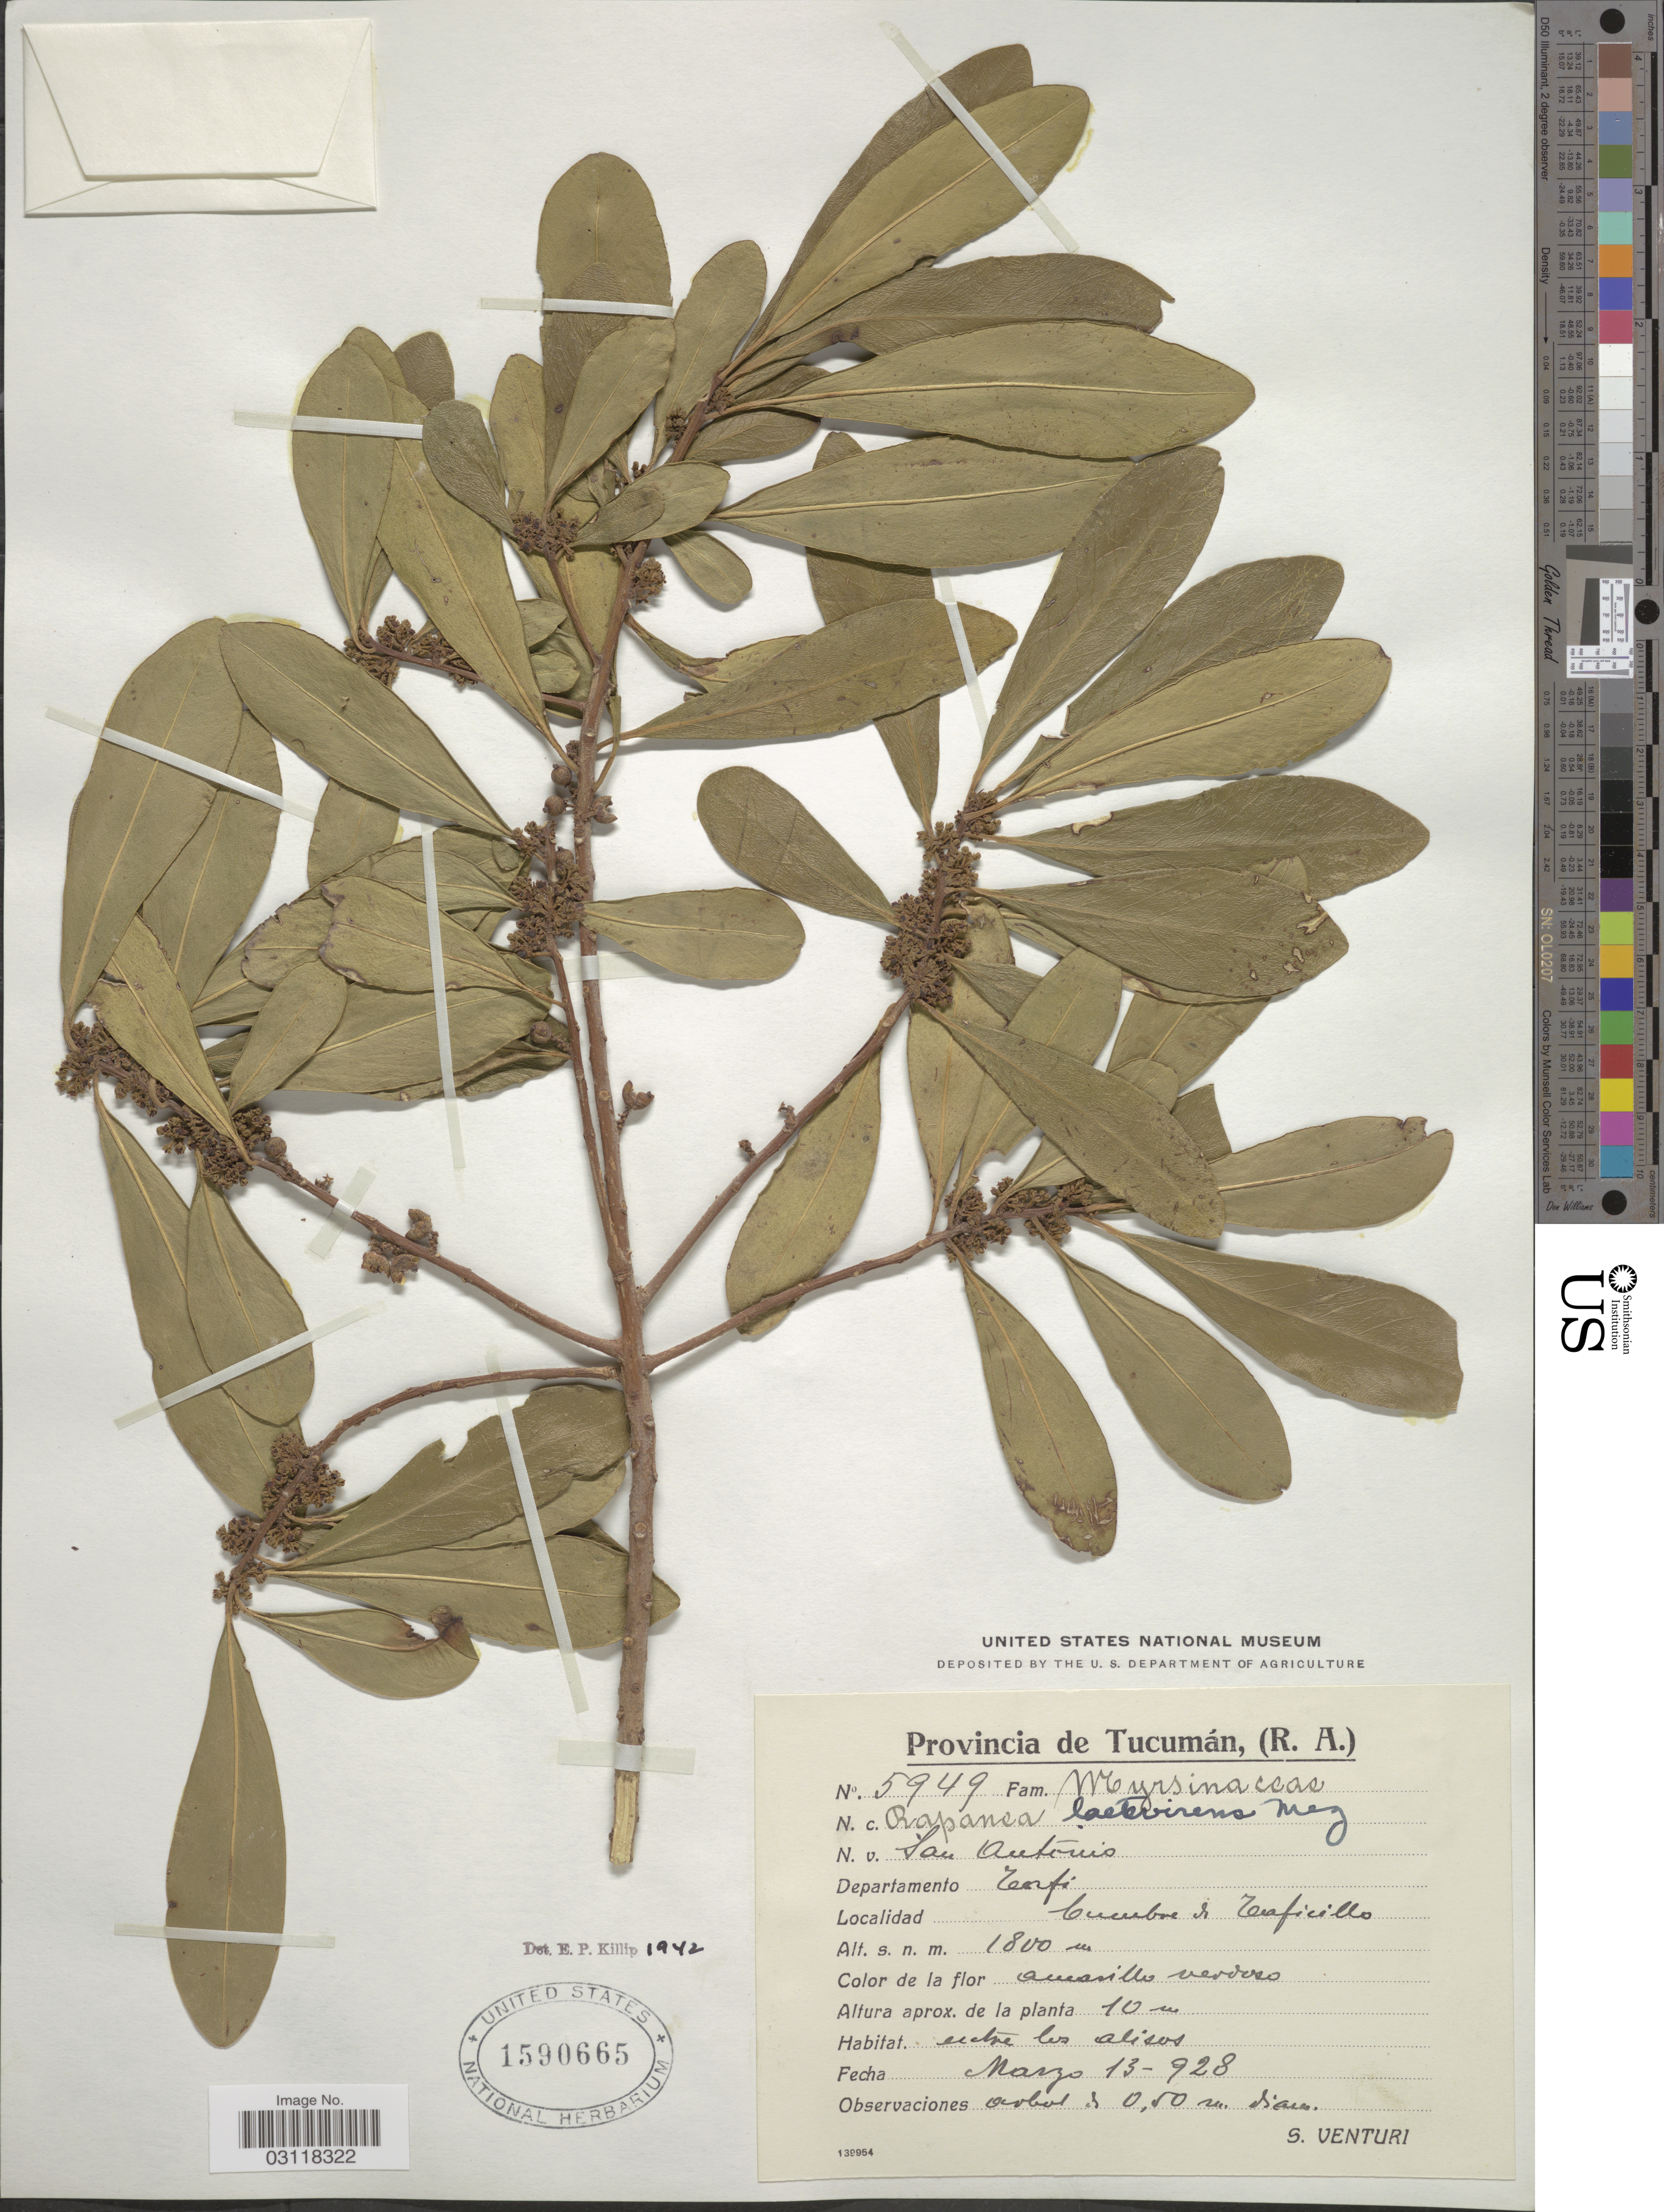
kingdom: Plantae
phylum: Tracheophyta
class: Magnoliopsida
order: Ericales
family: Primulaceae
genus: Rapanea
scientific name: Rapanea laetevirens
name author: Mez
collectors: S. Venturi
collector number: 5949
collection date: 1928-03-13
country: Argentina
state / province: Tucuman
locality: Tucumán. San Antonio. Departamento Tafi. Cumbre & Taficillo.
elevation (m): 1800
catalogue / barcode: US 1590665